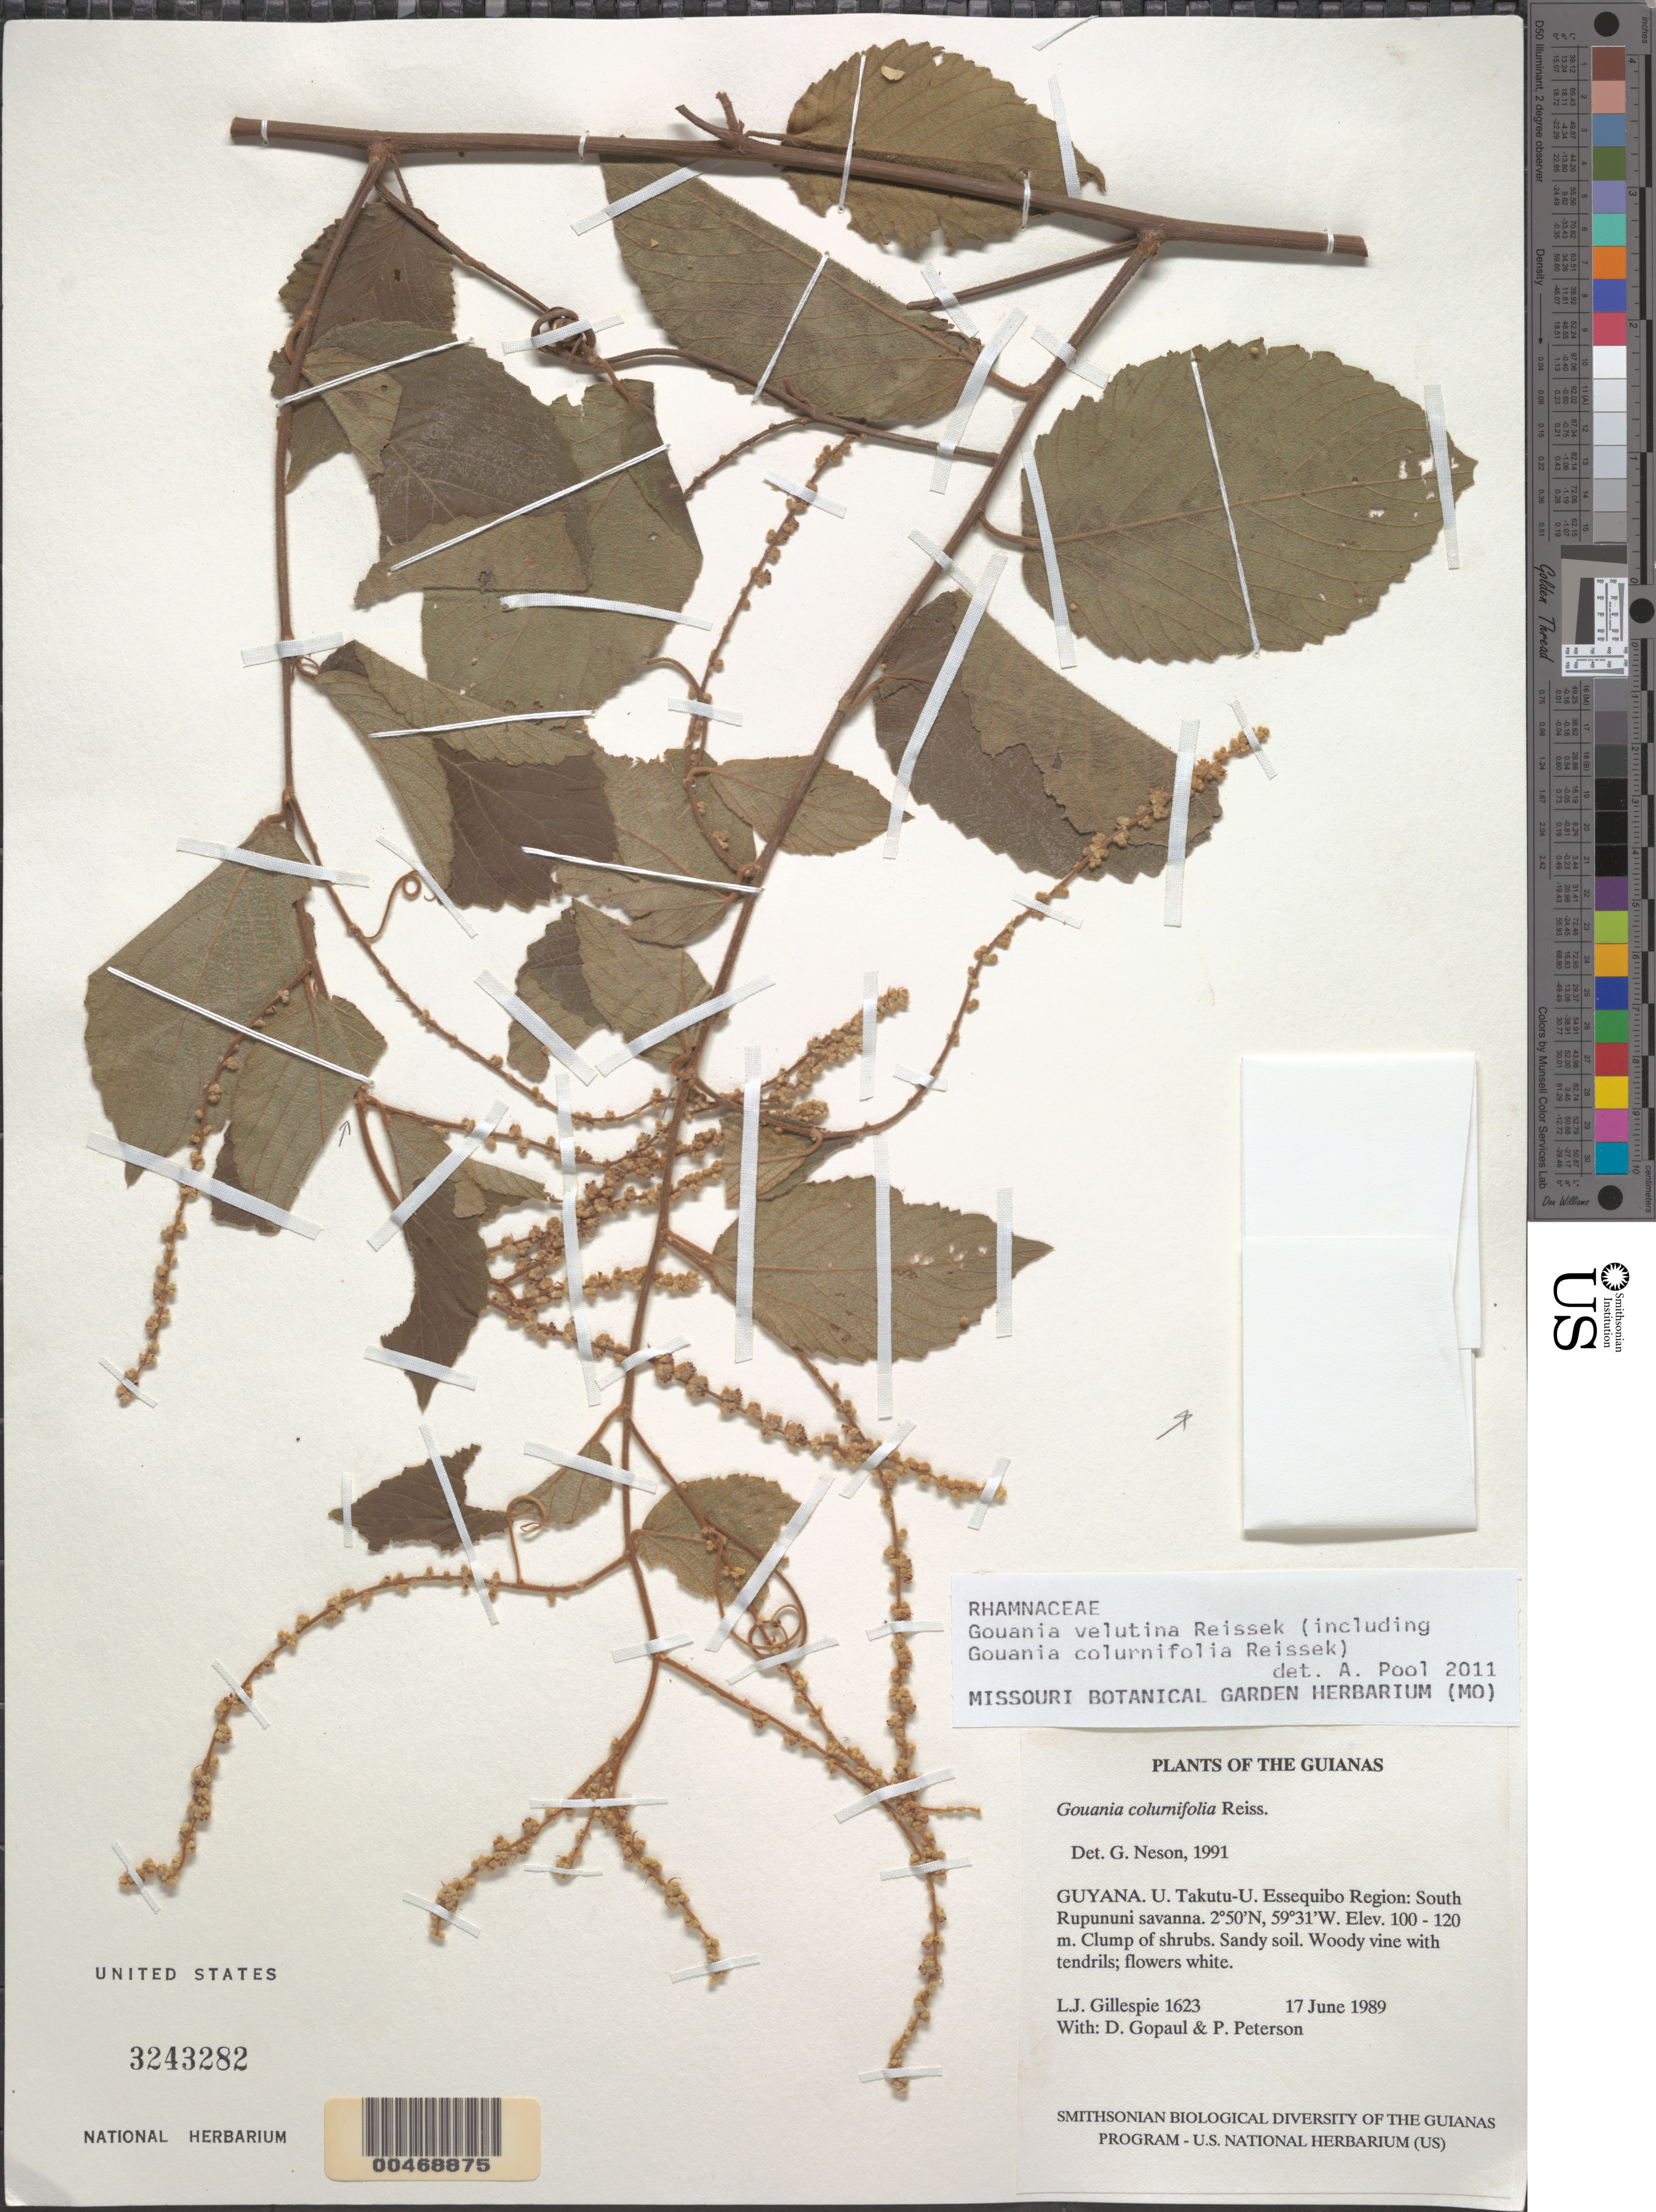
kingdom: Plantae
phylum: Tracheophyta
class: Magnoliopsida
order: Rosales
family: Rhamnaceae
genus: Gouania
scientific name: Gouania velutina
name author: Reissek in Mart.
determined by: Pool, A., (MO), Missouri Botanical Garden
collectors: L. J. Gillespie, D. Gopaul & P. M. Peterson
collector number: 1623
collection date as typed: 17 June 1989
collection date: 1989-06-17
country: Guyana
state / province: U. Takutu-U. Essequibo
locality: South Rupununi savanna, Dadanawa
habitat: Clump of shrubs. Sandy soil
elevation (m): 100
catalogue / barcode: US 3243282